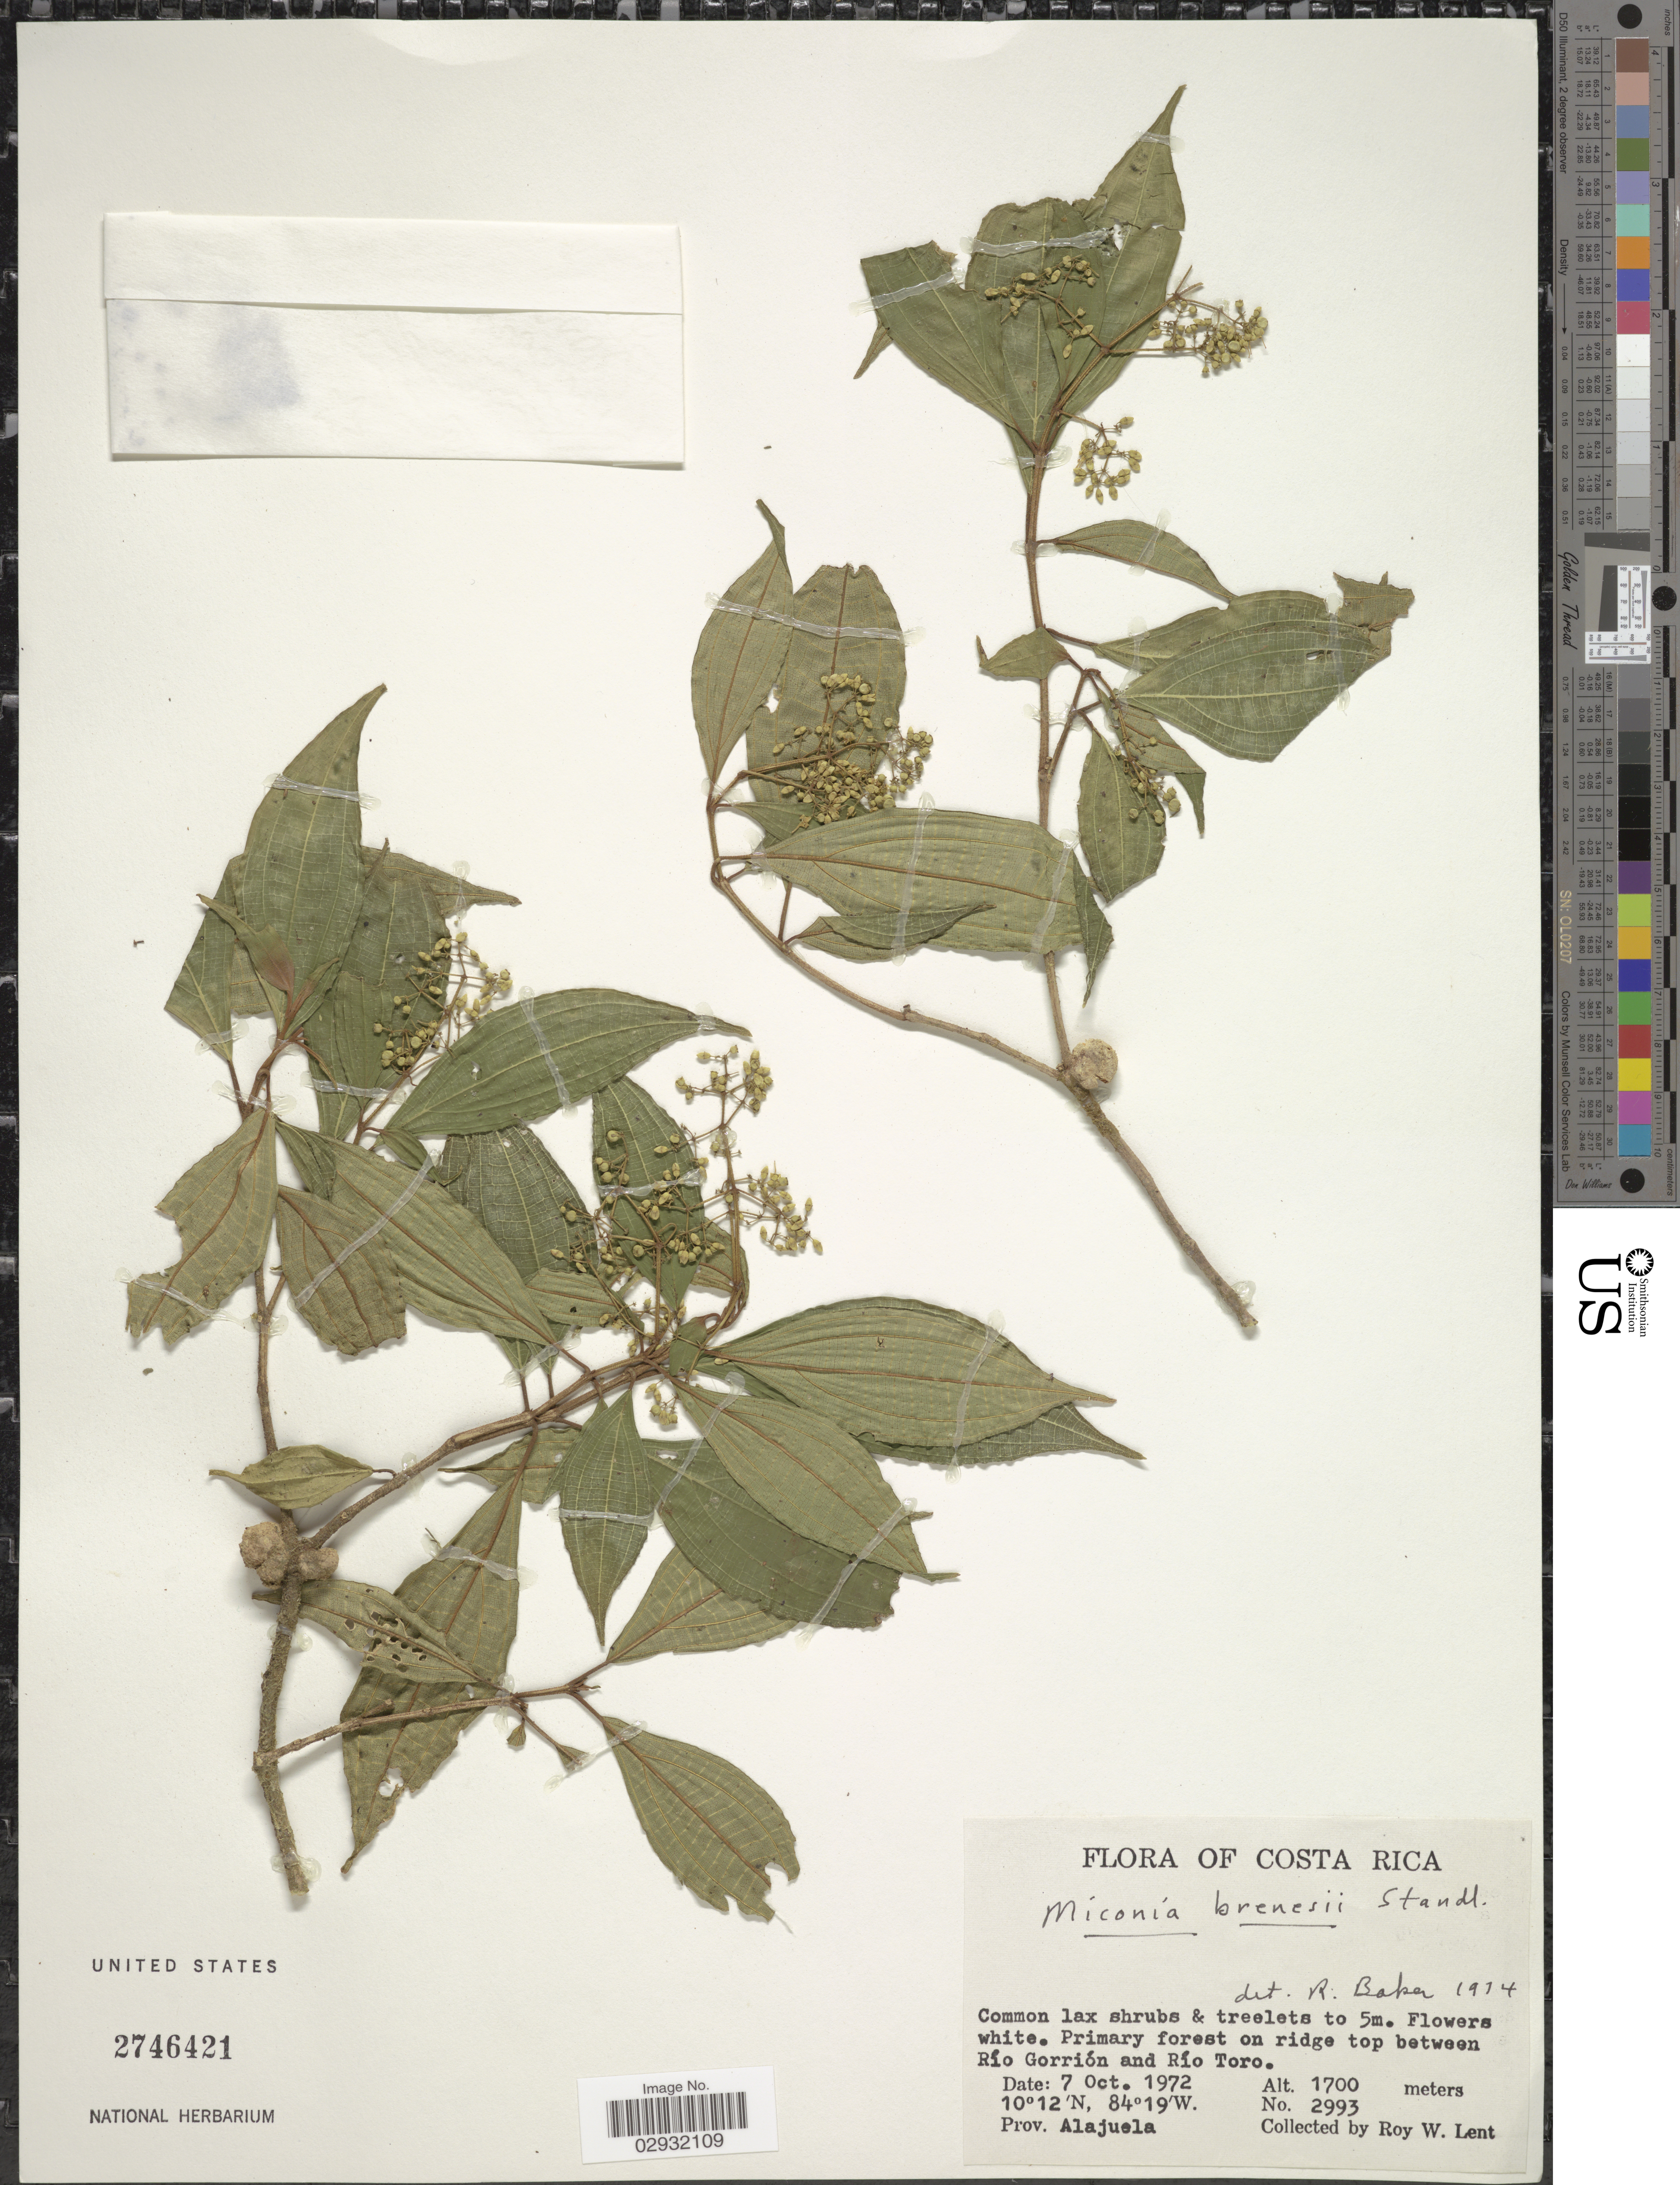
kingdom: Plantae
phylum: Tracheophyta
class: Magnoliopsida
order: Myrtales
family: Melastomataceae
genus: Miconia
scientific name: Miconia brenesii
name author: Standl.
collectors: R. W. Lent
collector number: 2993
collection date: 1972-10-07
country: Costa Rica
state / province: Alajuela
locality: Prov. Alajuela, Primary forest on ridge top between Río Gorrión and Río Toro.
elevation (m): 1700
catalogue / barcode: US 2746421